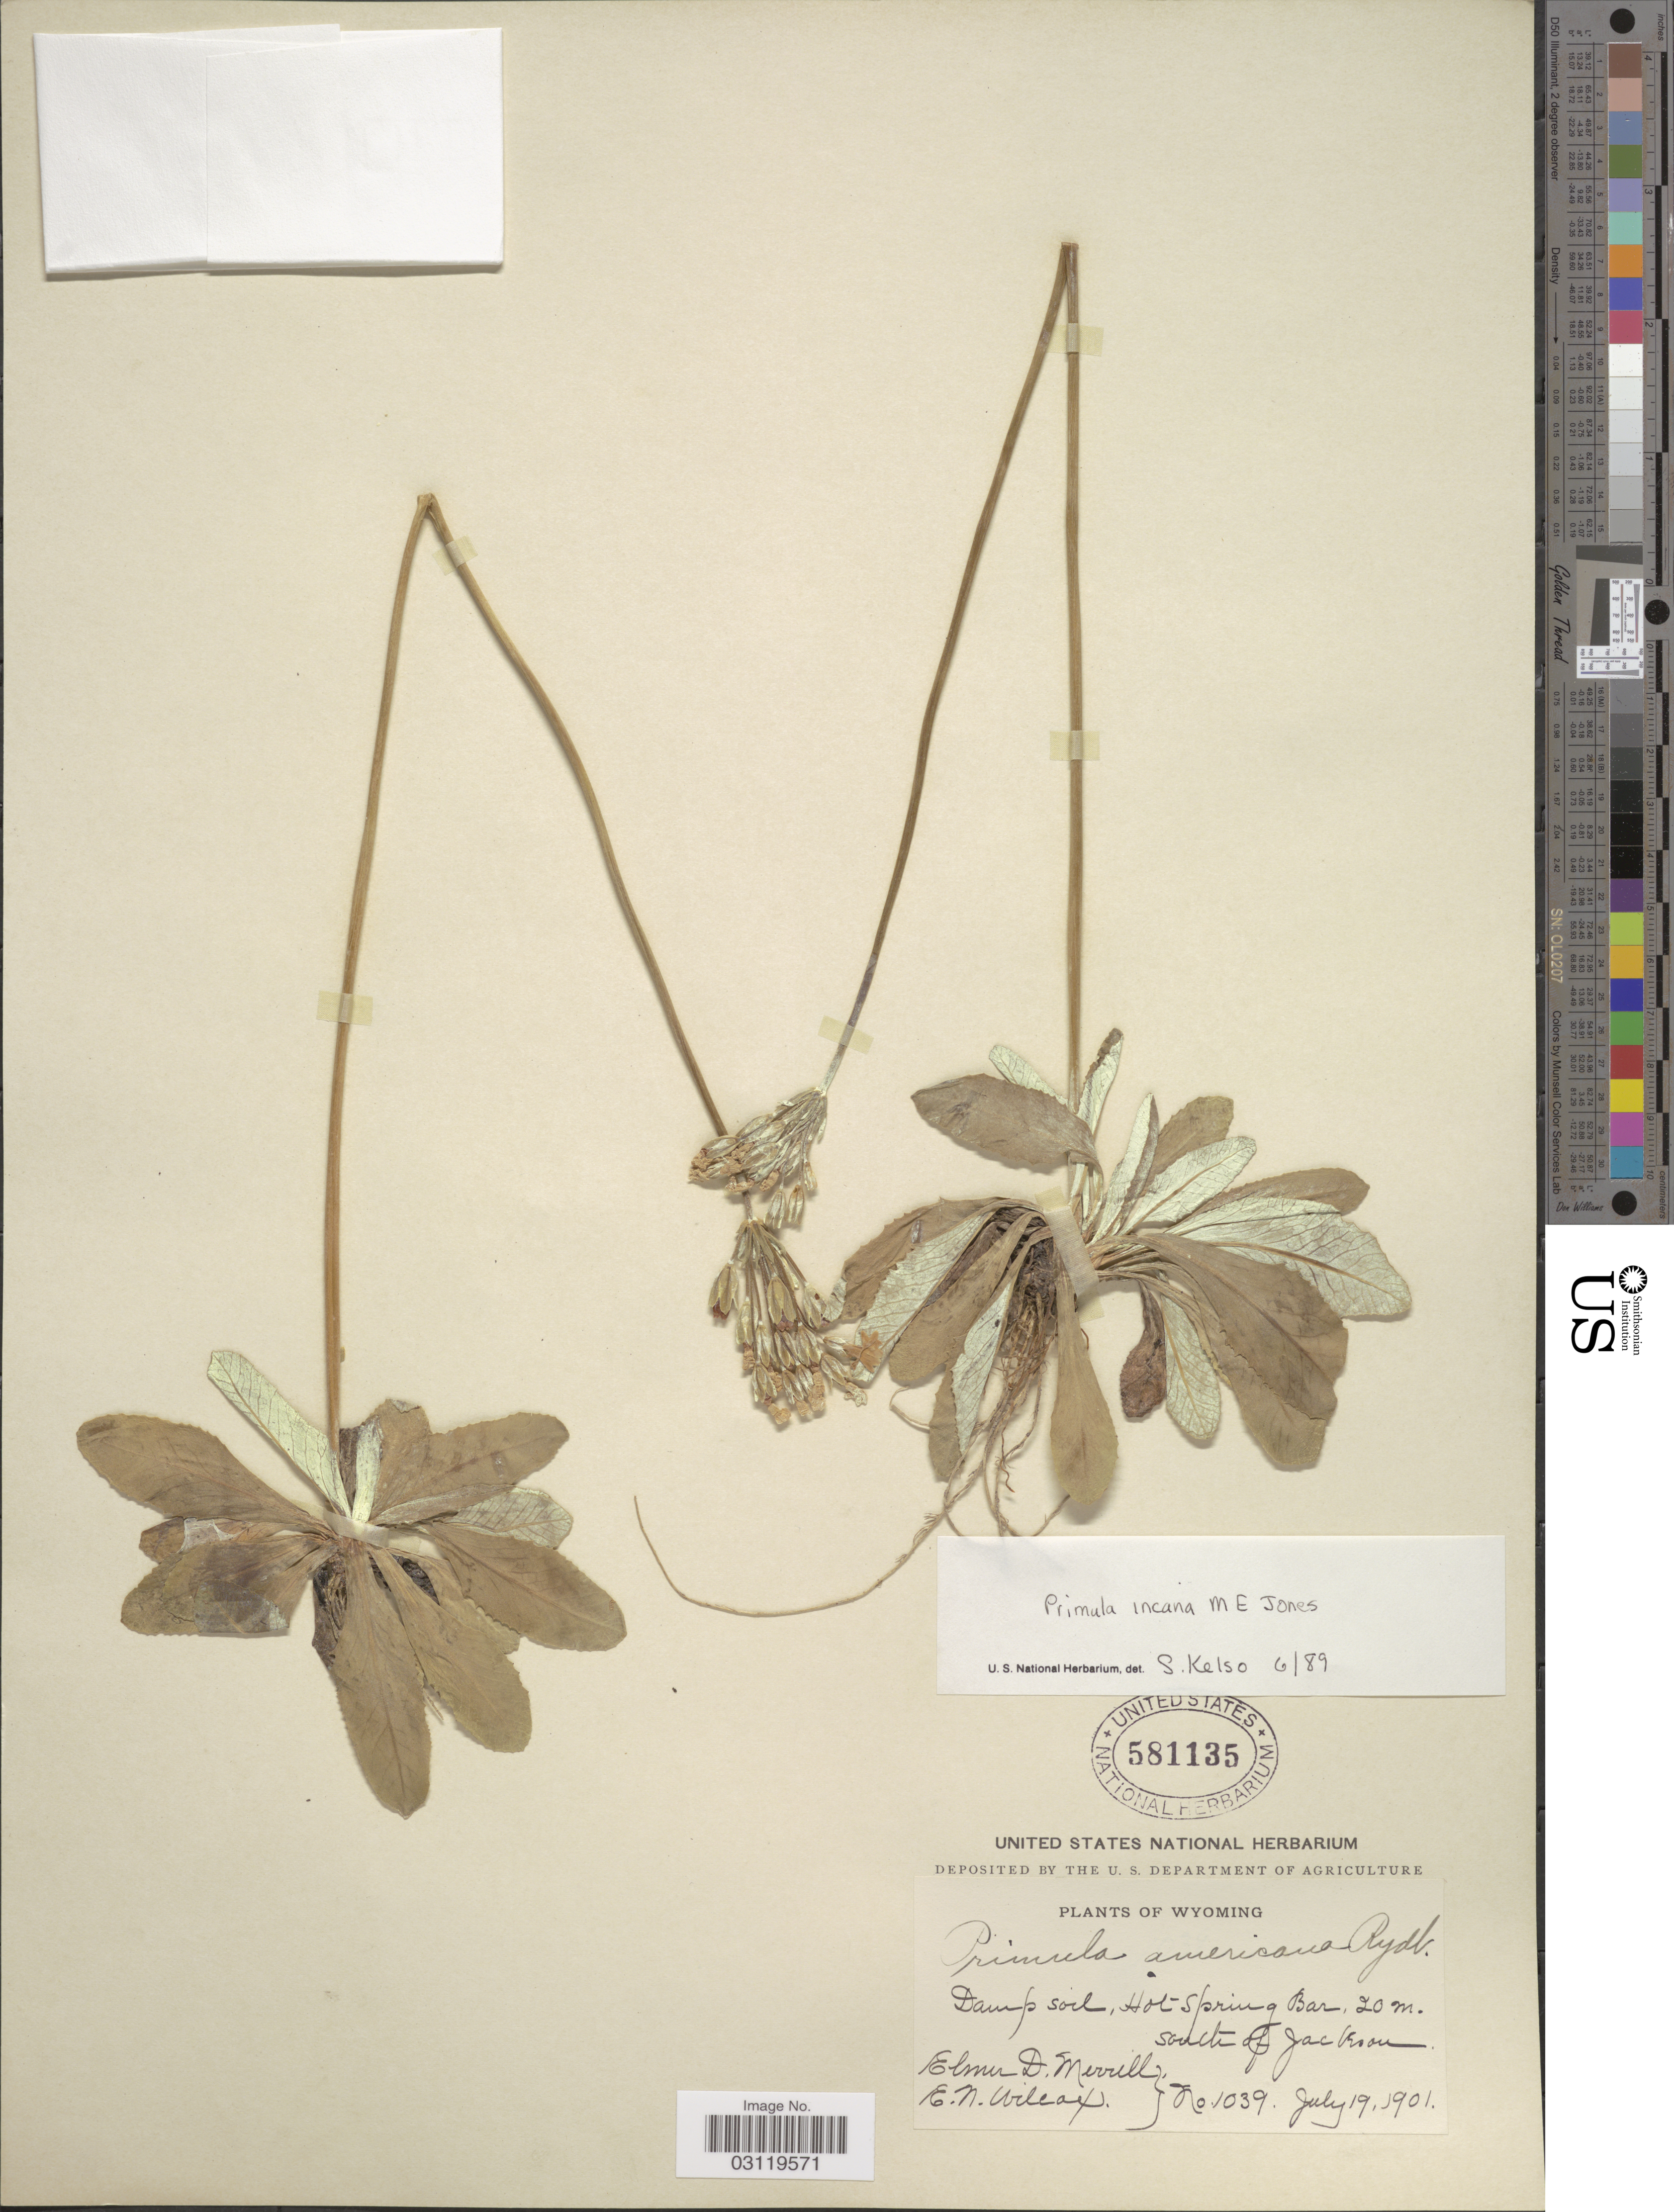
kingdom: Plantae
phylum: Tracheophyta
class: Magnoliopsida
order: Ericales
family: Primulaceae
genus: Primula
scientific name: Primula incana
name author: M.E. Jones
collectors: E. D. Merrill & E. Wilcox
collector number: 1039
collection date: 1901-07-19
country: United States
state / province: Wyoming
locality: Hot Spring Bar, South of Jackson.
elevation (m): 20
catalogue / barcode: US 581135